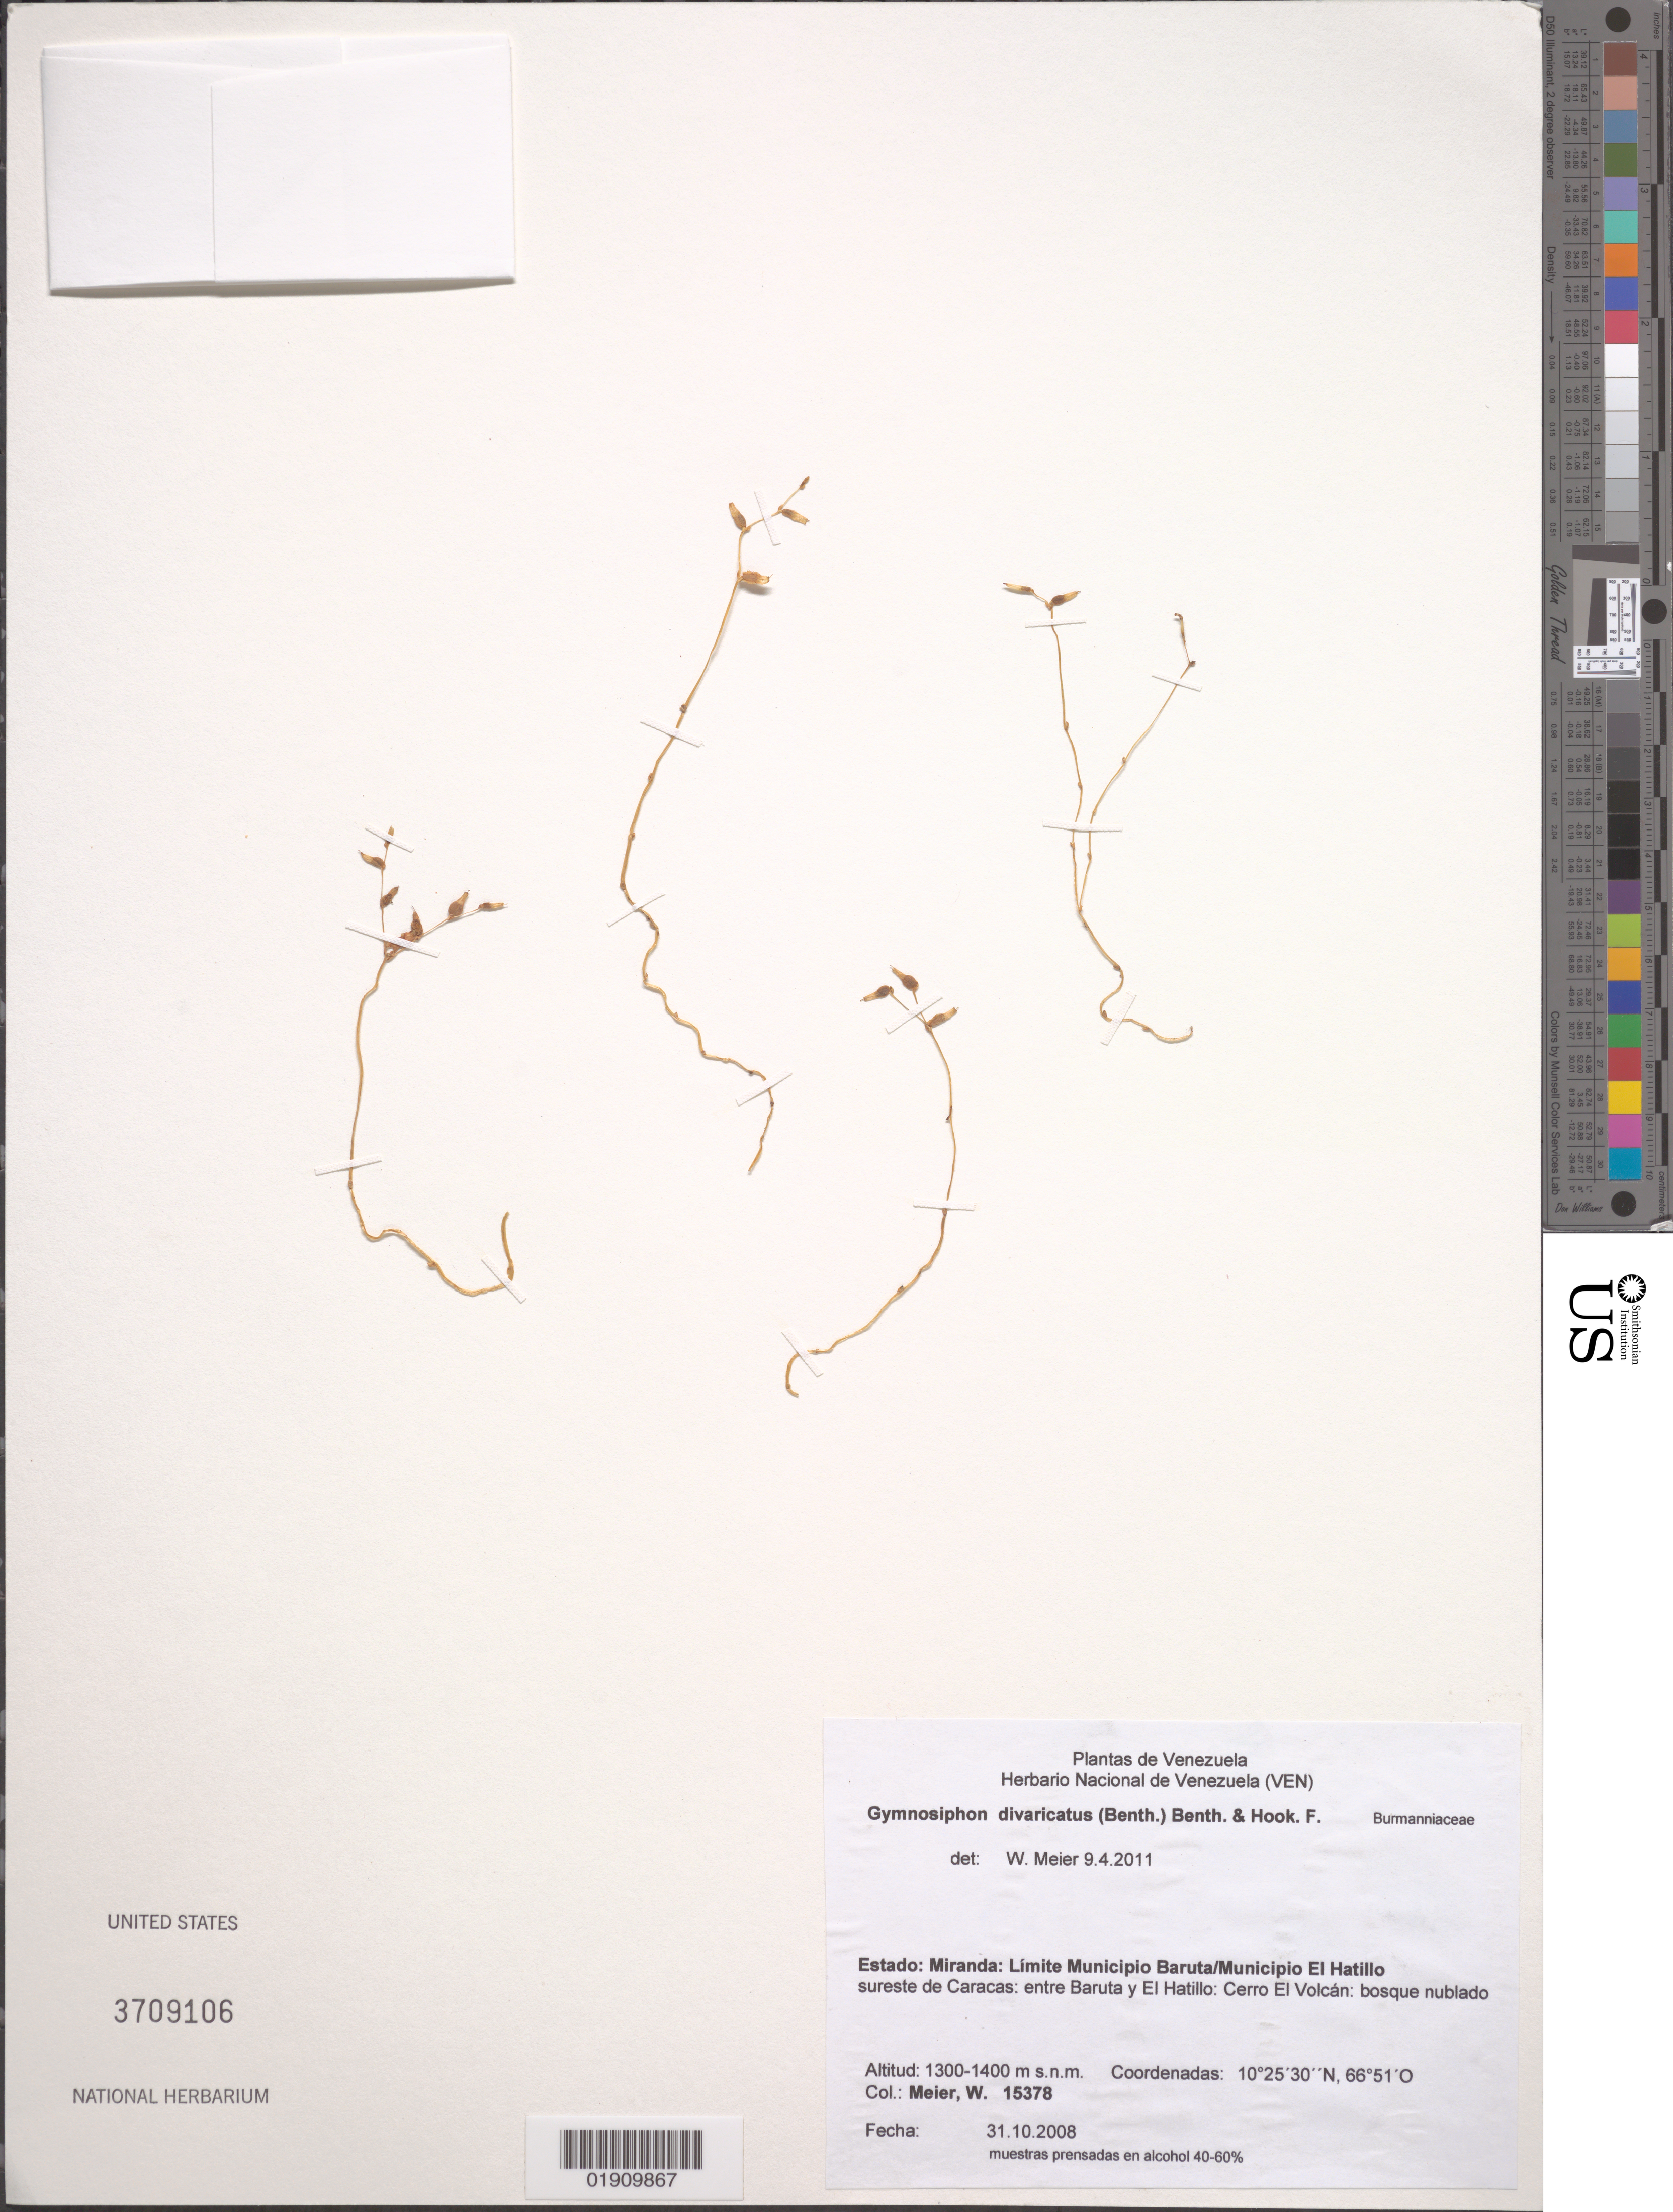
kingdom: Plantae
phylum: Tracheophyta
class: Liliopsida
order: Dioscoreales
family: Burmanniaceae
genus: Gymnosiphon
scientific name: Gymnosiphon divaricatus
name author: (Benth.) Benth. & Hook. f.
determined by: Meier, Winfried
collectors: W. Meier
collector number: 15378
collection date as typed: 31.10.2008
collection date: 2008-10-31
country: Venezuela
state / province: Miranda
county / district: Baruta / El Hatillo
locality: Estado: Miranda: Limite Municipio Baruta/Municipio El Hatillo, sureste de Caracas: entre Baruta y El Hatillo: Cerro El Volcan: bosque nublado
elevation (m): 1300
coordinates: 10°25'30" N, 66°51'O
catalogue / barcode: US 3709106